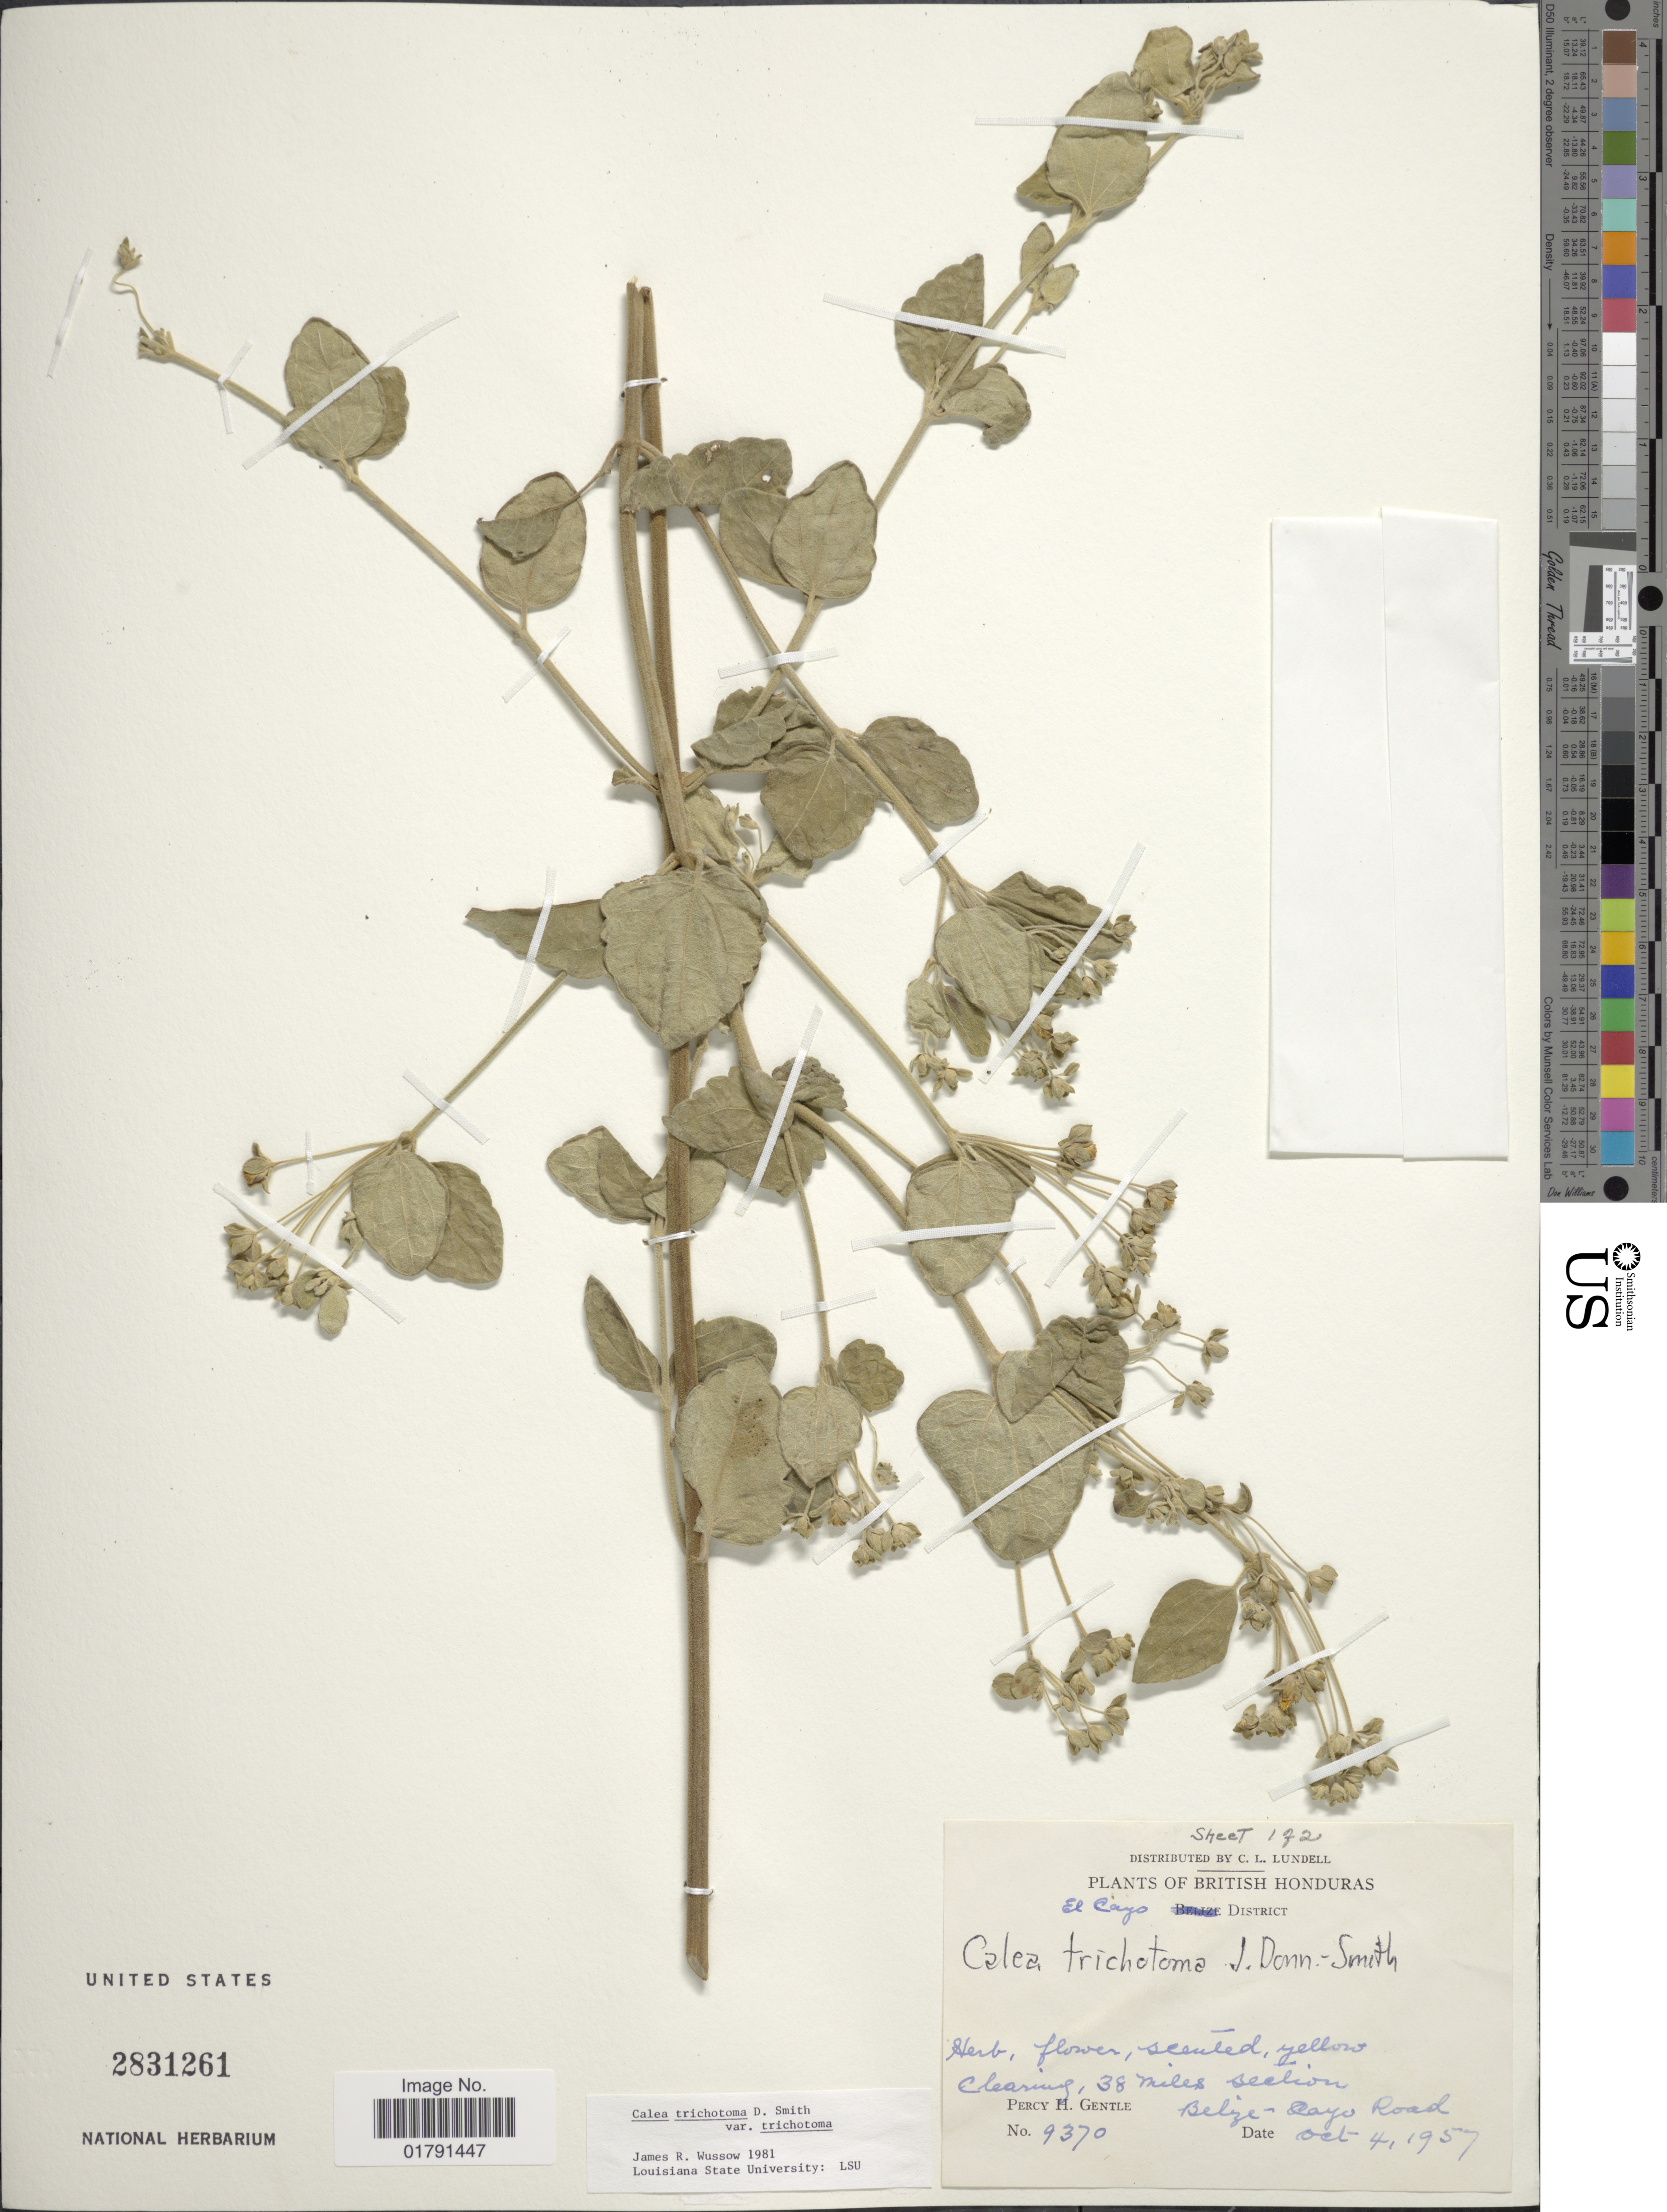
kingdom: Plantae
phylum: Tracheophyta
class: Magnoliopsida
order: Asterales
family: Asteraceae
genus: Calea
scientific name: Calea trichotoma var. trichotoma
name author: Donn. Sm.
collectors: P. H. Gentle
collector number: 9370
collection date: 1957-10-04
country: Belize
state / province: Cayo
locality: British Honduras, 38 miles section Belize-Cayo Road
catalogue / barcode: US 2831261